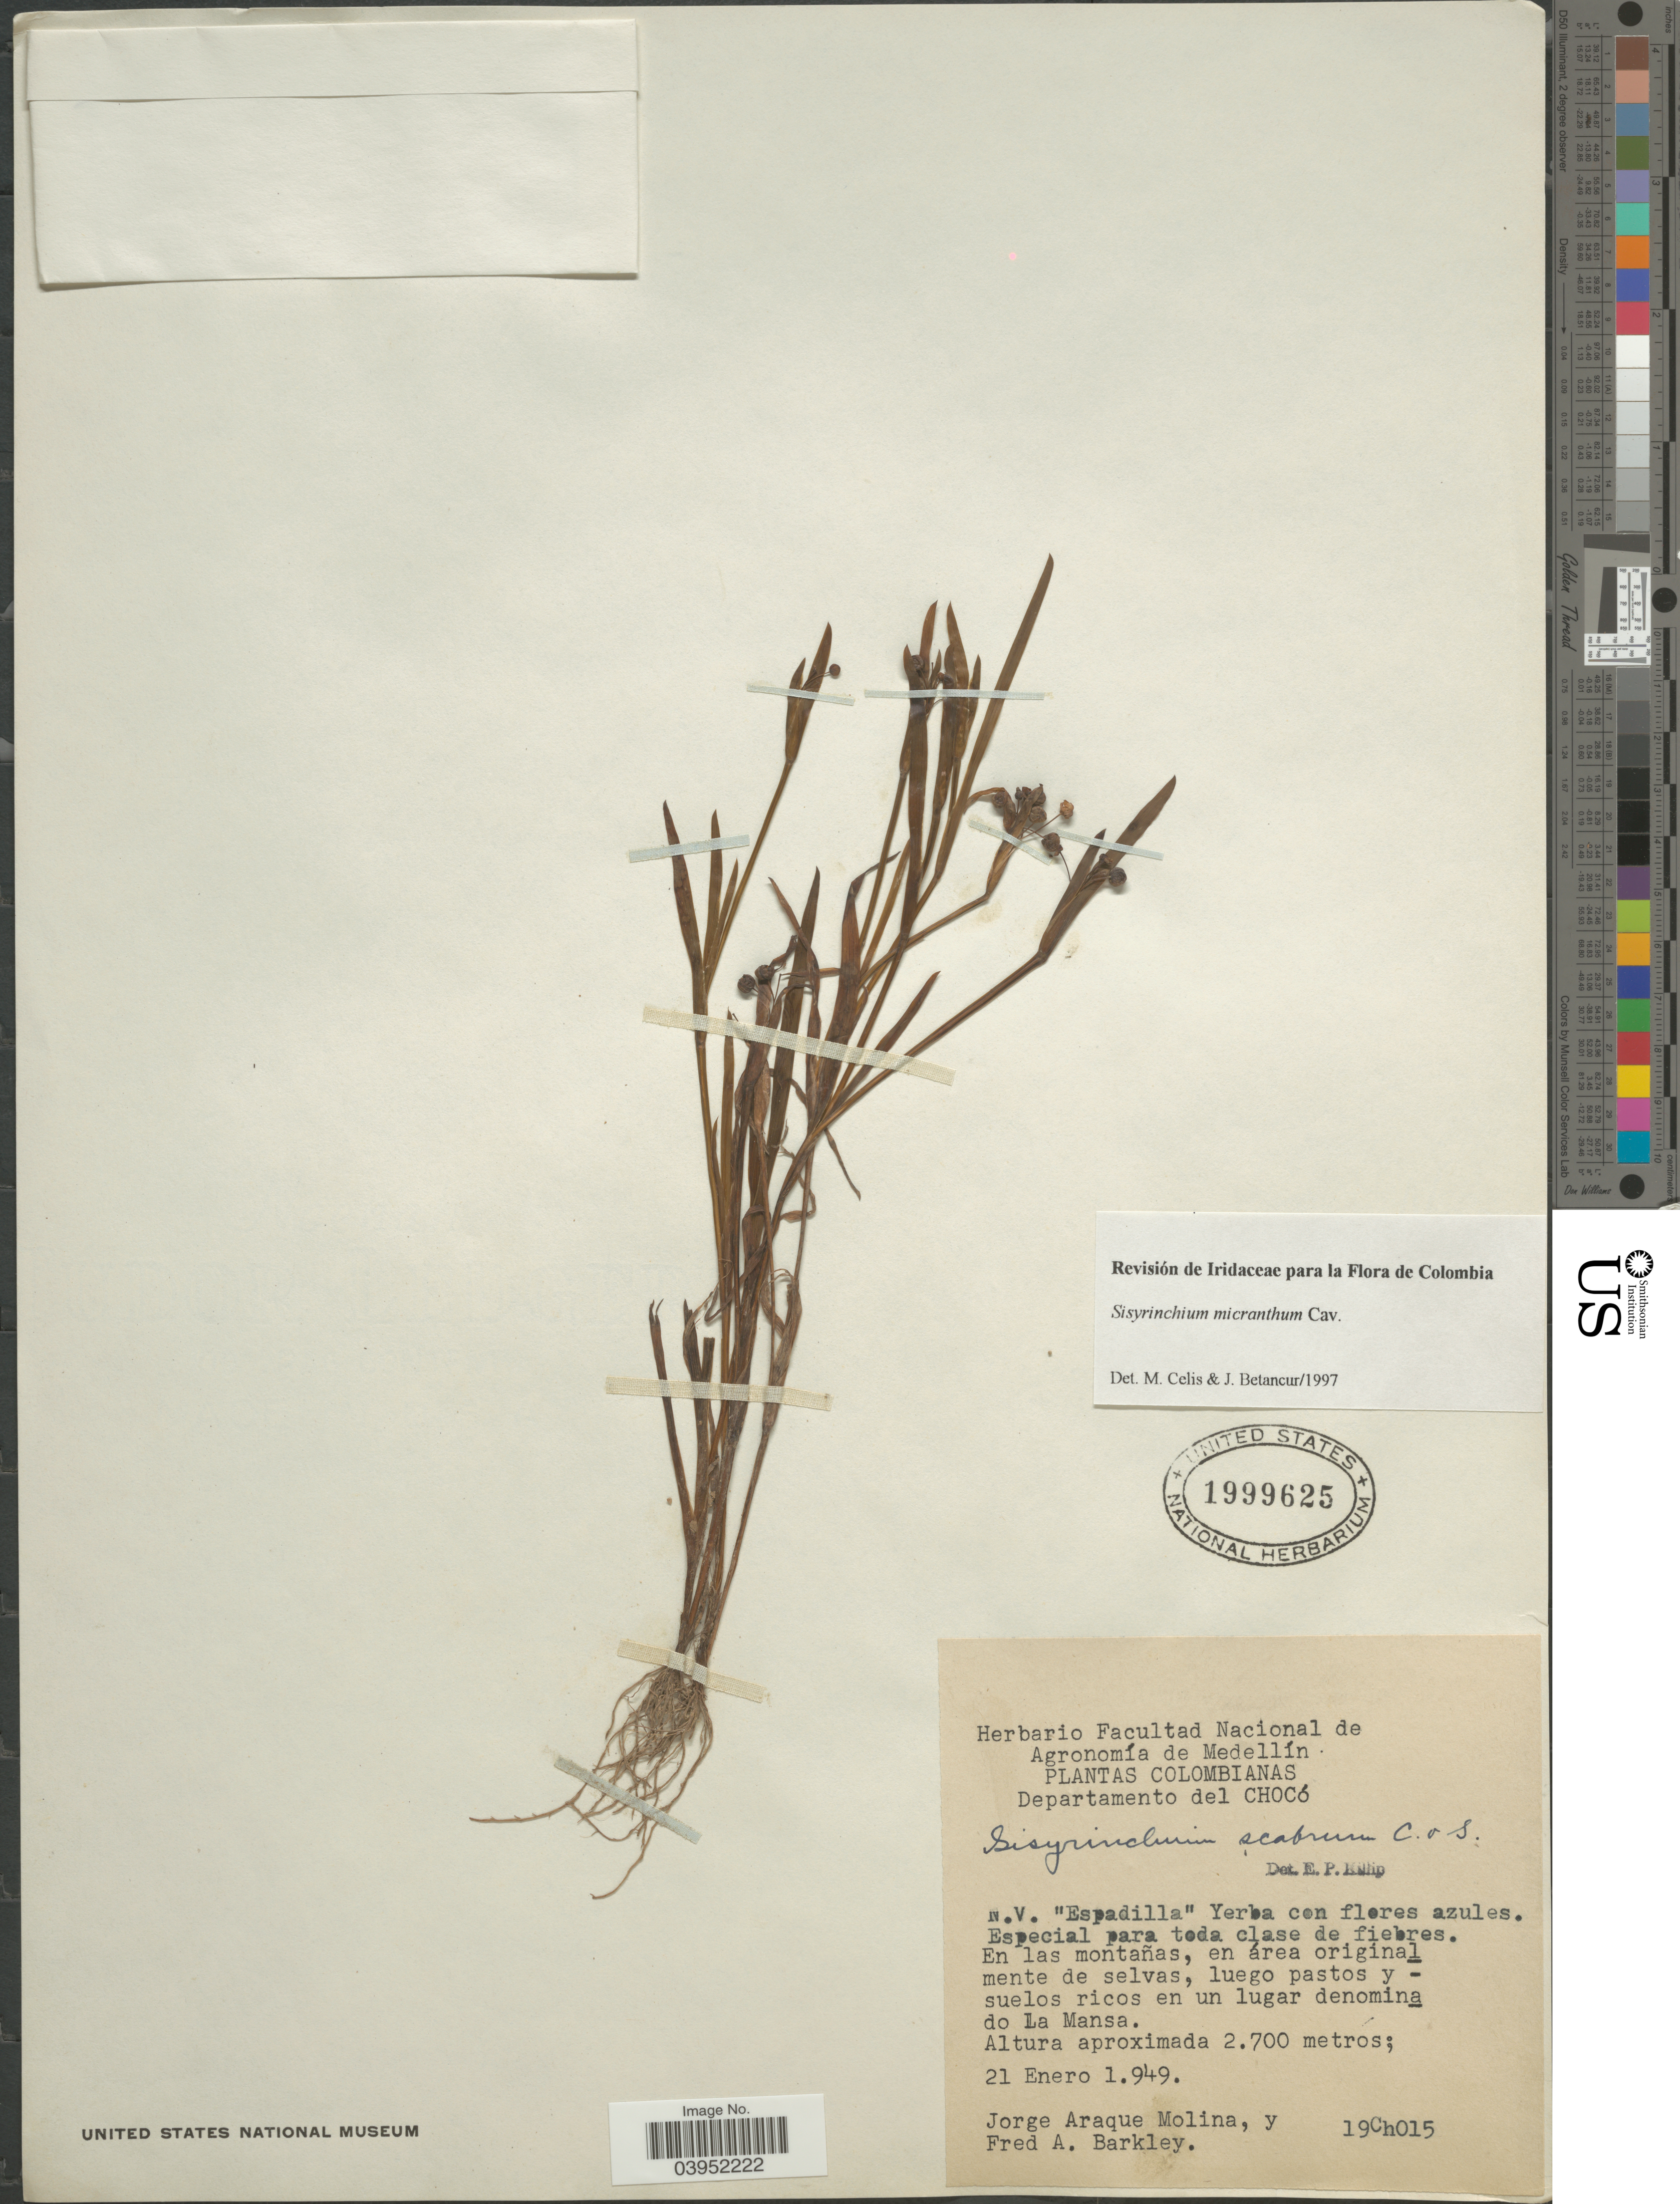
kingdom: Plantae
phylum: Tracheophyta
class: Liliopsida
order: Asparagales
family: Iridaceae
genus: Sisyrinchium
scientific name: Sisyrinchium micranthum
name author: Cav.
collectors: J. Araque Molina & F. A. Barkley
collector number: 19Ch015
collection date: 1949-01-21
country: Colombia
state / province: Chocó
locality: Departamento del Chocó. Do La Mansa.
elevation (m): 2700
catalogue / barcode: US 1999625